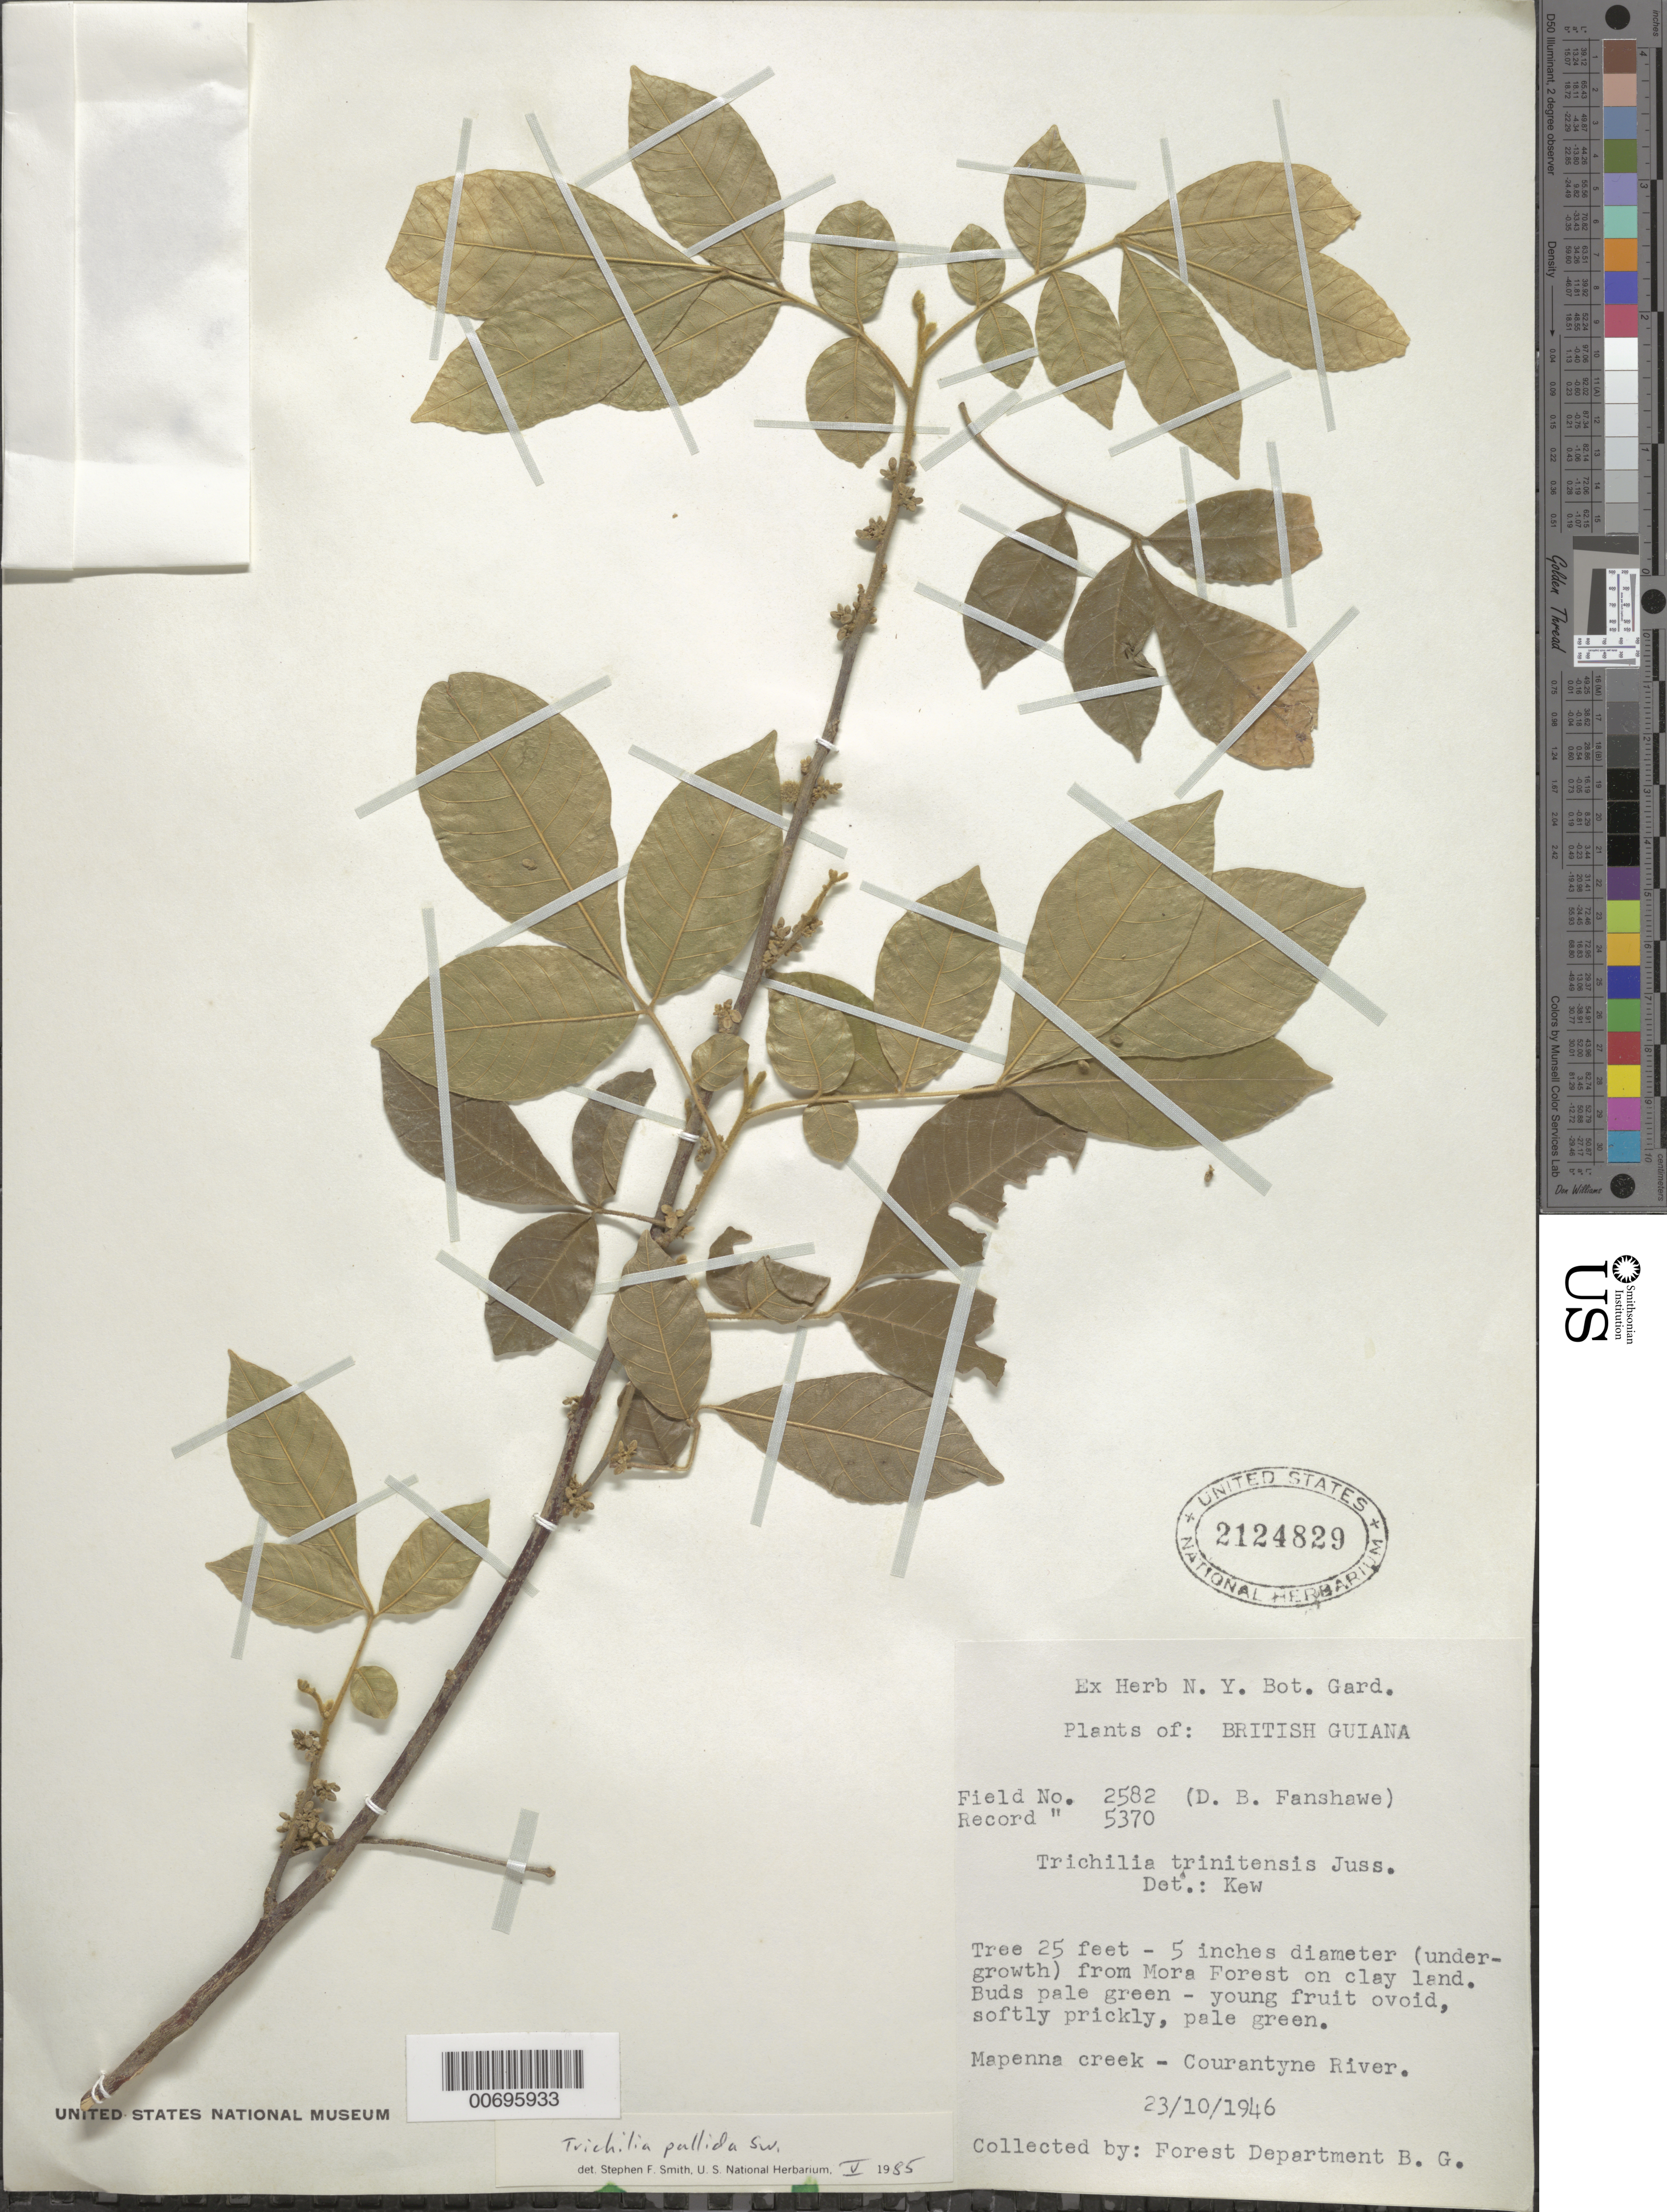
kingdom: Plantae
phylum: Tracheophyta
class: Magnoliopsida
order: Sapindales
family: Meliaceae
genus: Trichilia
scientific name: Trichilia pallida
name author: Sw.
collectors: Forest Dept. B. G. & British Guiana Forestry Dept.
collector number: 5370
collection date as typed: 23-Oct-46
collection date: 1946-10-23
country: Guyana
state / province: E. Berbice-Corentyne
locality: Courantyne R., Mapenna Creek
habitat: Mora forest on clay land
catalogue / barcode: US 2124829